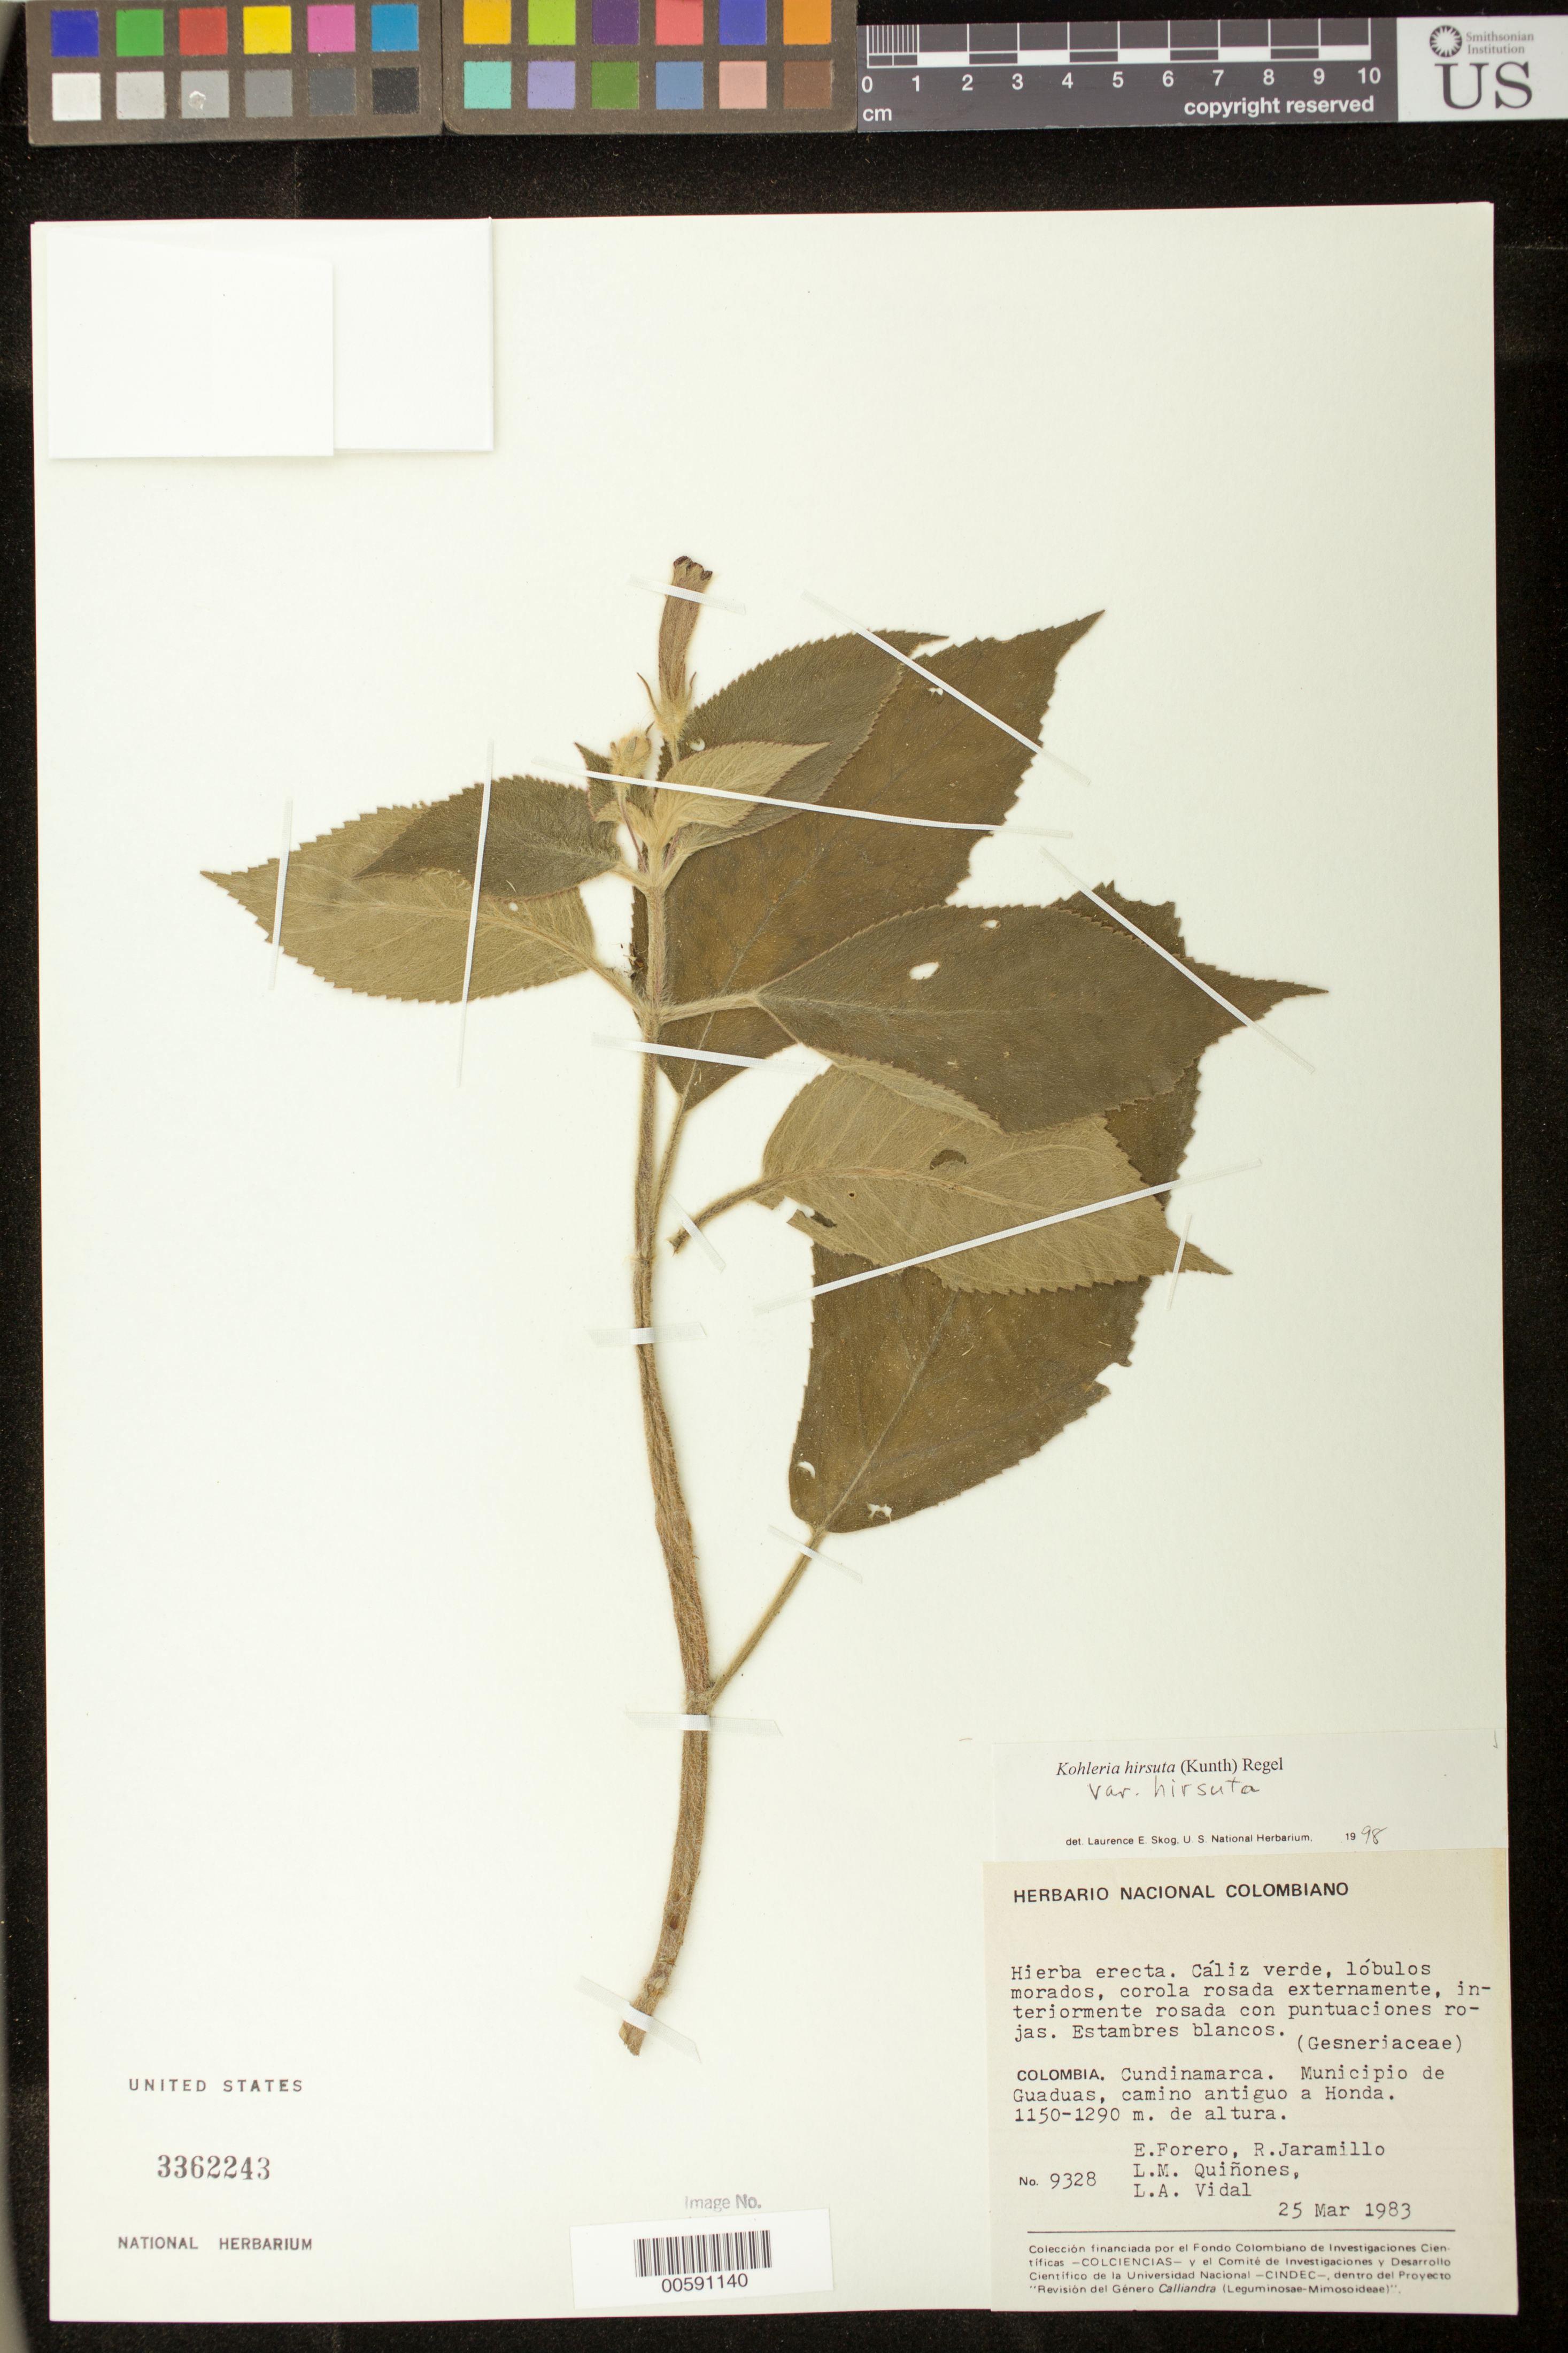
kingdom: Plantae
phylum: Tracheophyta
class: Magnoliopsida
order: Lamiales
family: Gesneriaceae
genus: Kohleria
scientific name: Kohleria hirsuta var. hirsuta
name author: (Kunth) Regel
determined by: Skog, Laurence E.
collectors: E. Forero, R. Jaramillo M., L. Quiñones & L. A. Vidal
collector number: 9328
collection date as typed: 25 Mar 1983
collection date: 1983-03-25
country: Colombia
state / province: Cundinamarca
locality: Mpio. de Guaduas, camino antiguo a Honda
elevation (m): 1150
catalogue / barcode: US 3362243